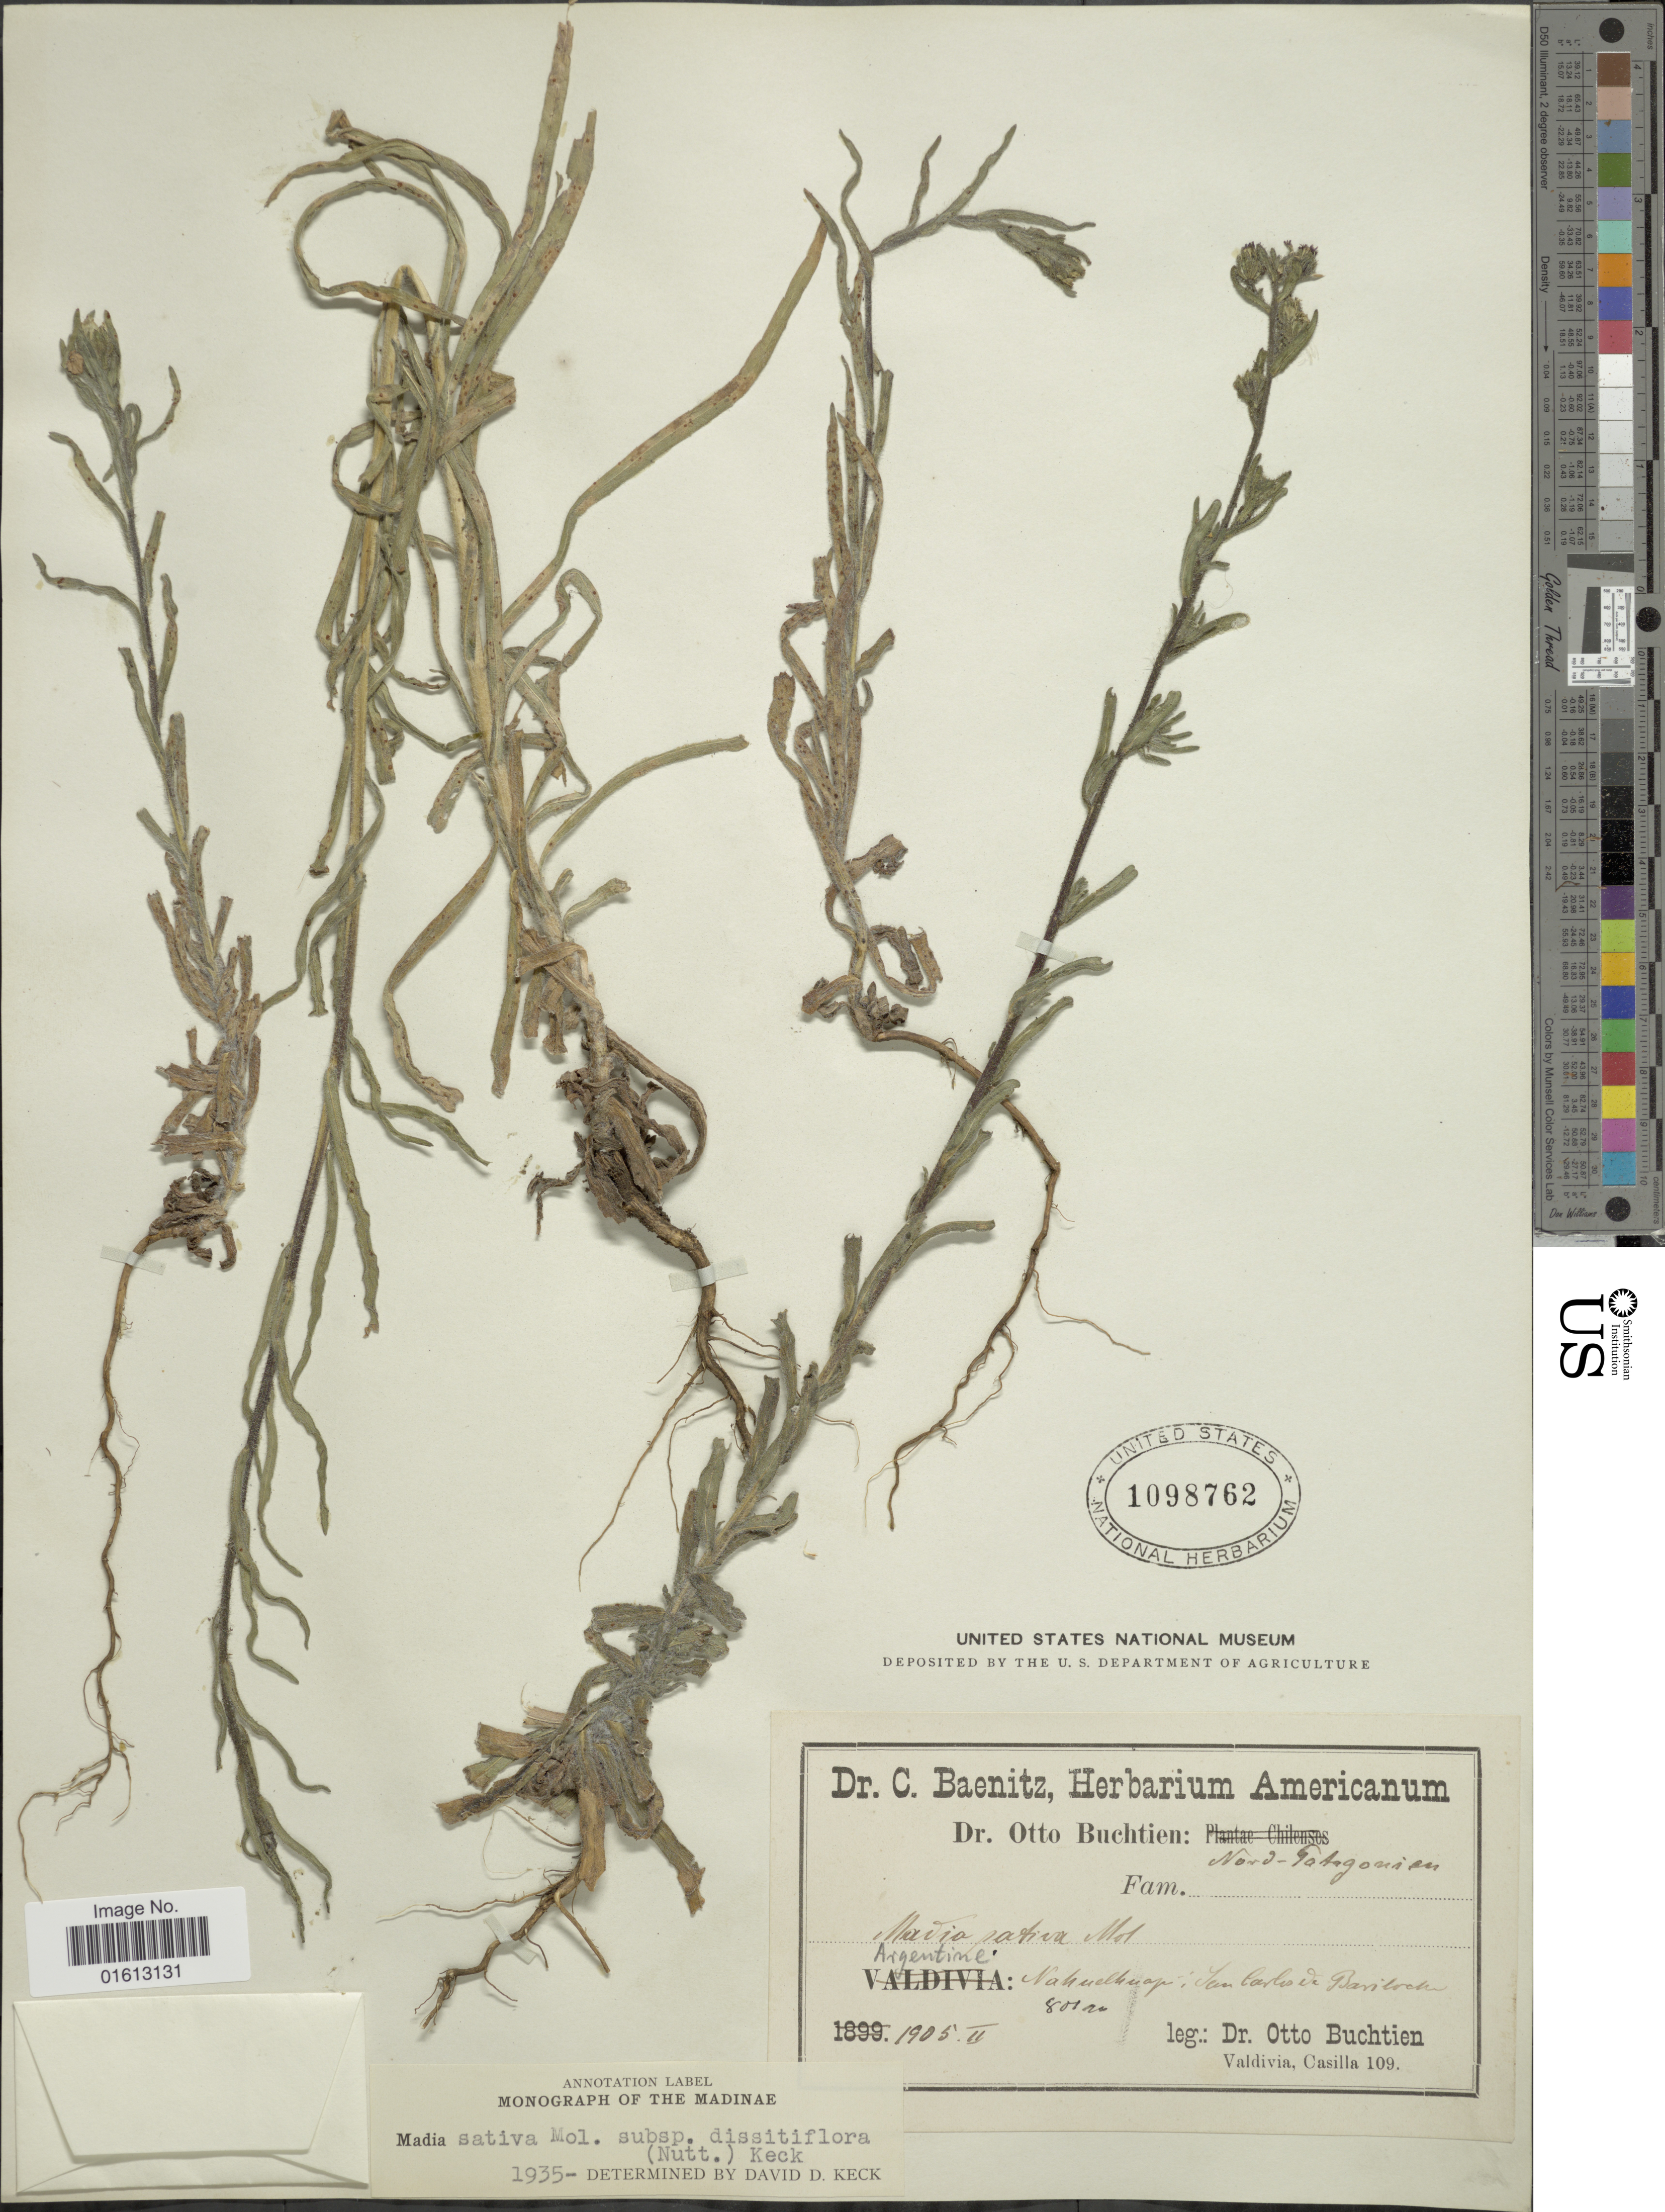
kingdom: Plantae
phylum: Tracheophyta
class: Magnoliopsida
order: Asterales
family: Asteraceae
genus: Madia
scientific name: Madia sativa subsp. dissitiflora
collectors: O. Buchtien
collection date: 1905-02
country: Argentina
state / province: Río Negro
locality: Nahuel Huapi, San Carlos de Bariloche, North Patagonia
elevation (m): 800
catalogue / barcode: US 1098762